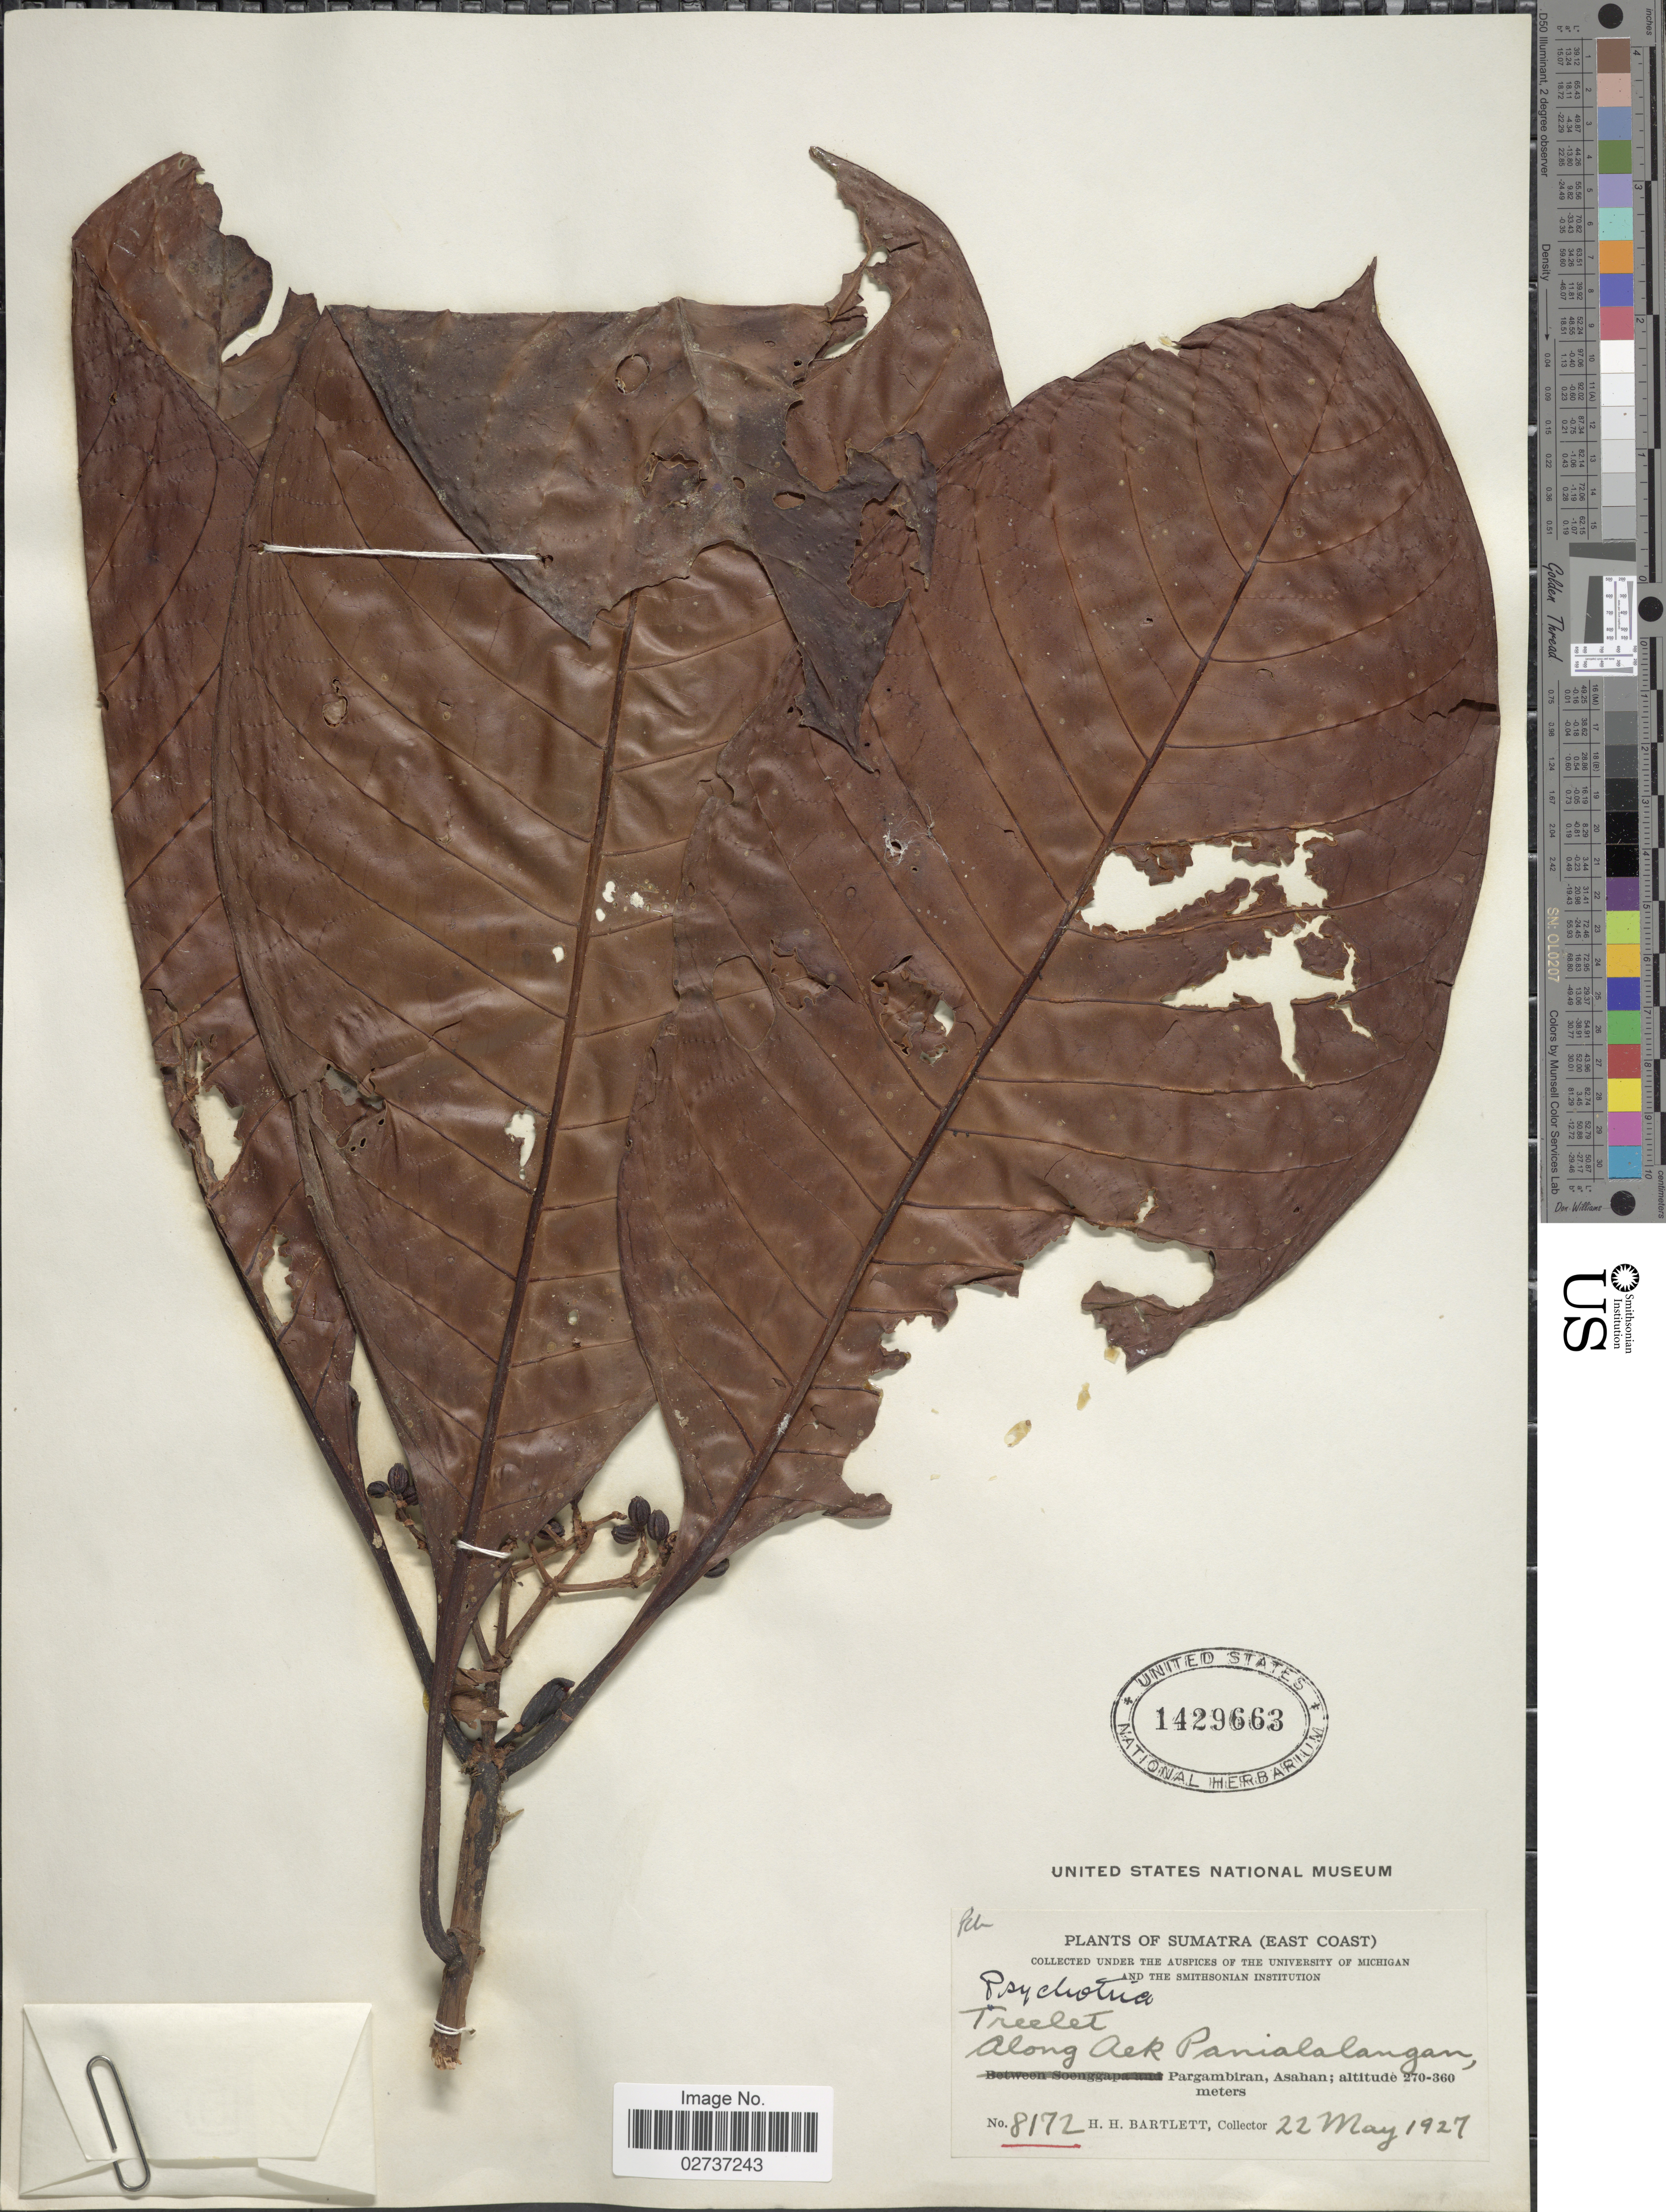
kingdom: Plantae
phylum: Tracheophyta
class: Magnoliopsida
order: Gentianales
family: Rubiaceae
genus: Psychotria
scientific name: Psychotria sp.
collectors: H. H. Bartlett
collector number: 8172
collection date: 1927-05-22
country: Indonesia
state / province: Sumatra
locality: East Coast, Along Aek Panialalangan, Pargambiran, Asahan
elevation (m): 270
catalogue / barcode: US 1429663